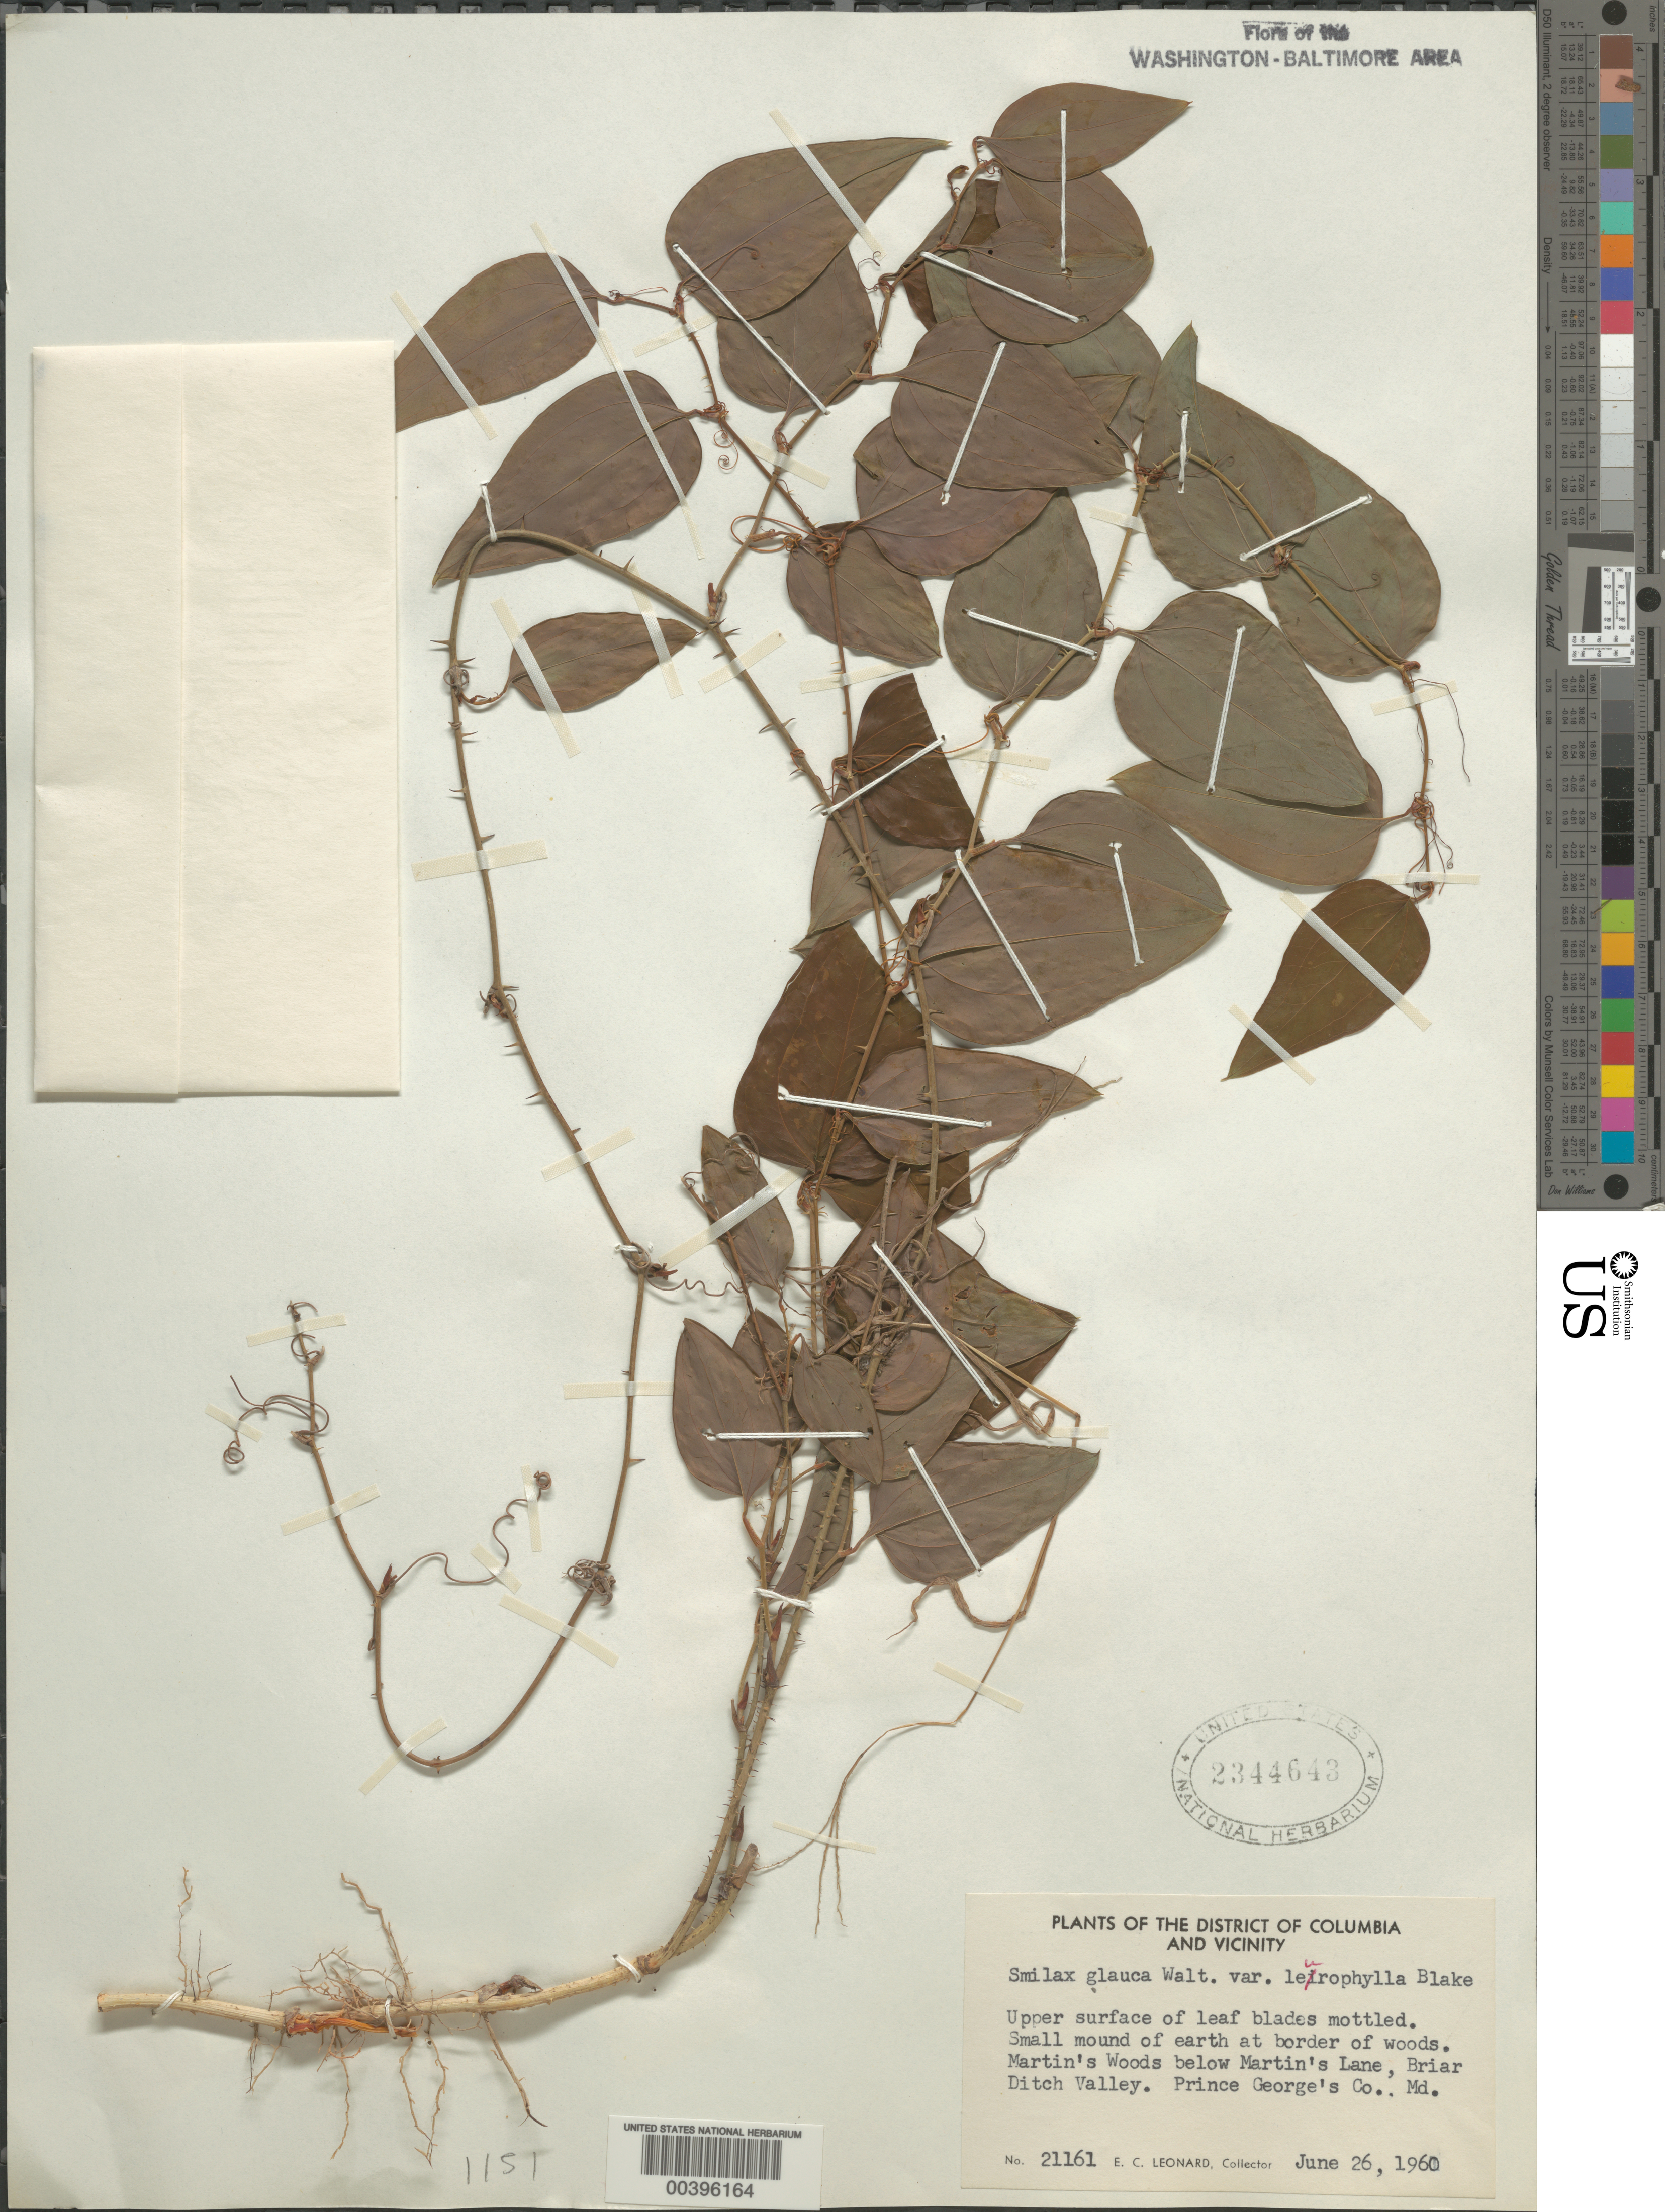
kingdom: Plantae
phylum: Tracheophyta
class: Liliopsida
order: Liliales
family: Smilacaceae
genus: Smilax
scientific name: Smilax glauca var. leurophylla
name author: S.F. Blake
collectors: E. C. Leonard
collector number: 21161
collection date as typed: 26 Jun 1960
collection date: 1960-06-26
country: United States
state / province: Maryland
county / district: Prince George's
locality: Below Martins Lane, Briar Ditch Valley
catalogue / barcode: US 2344643